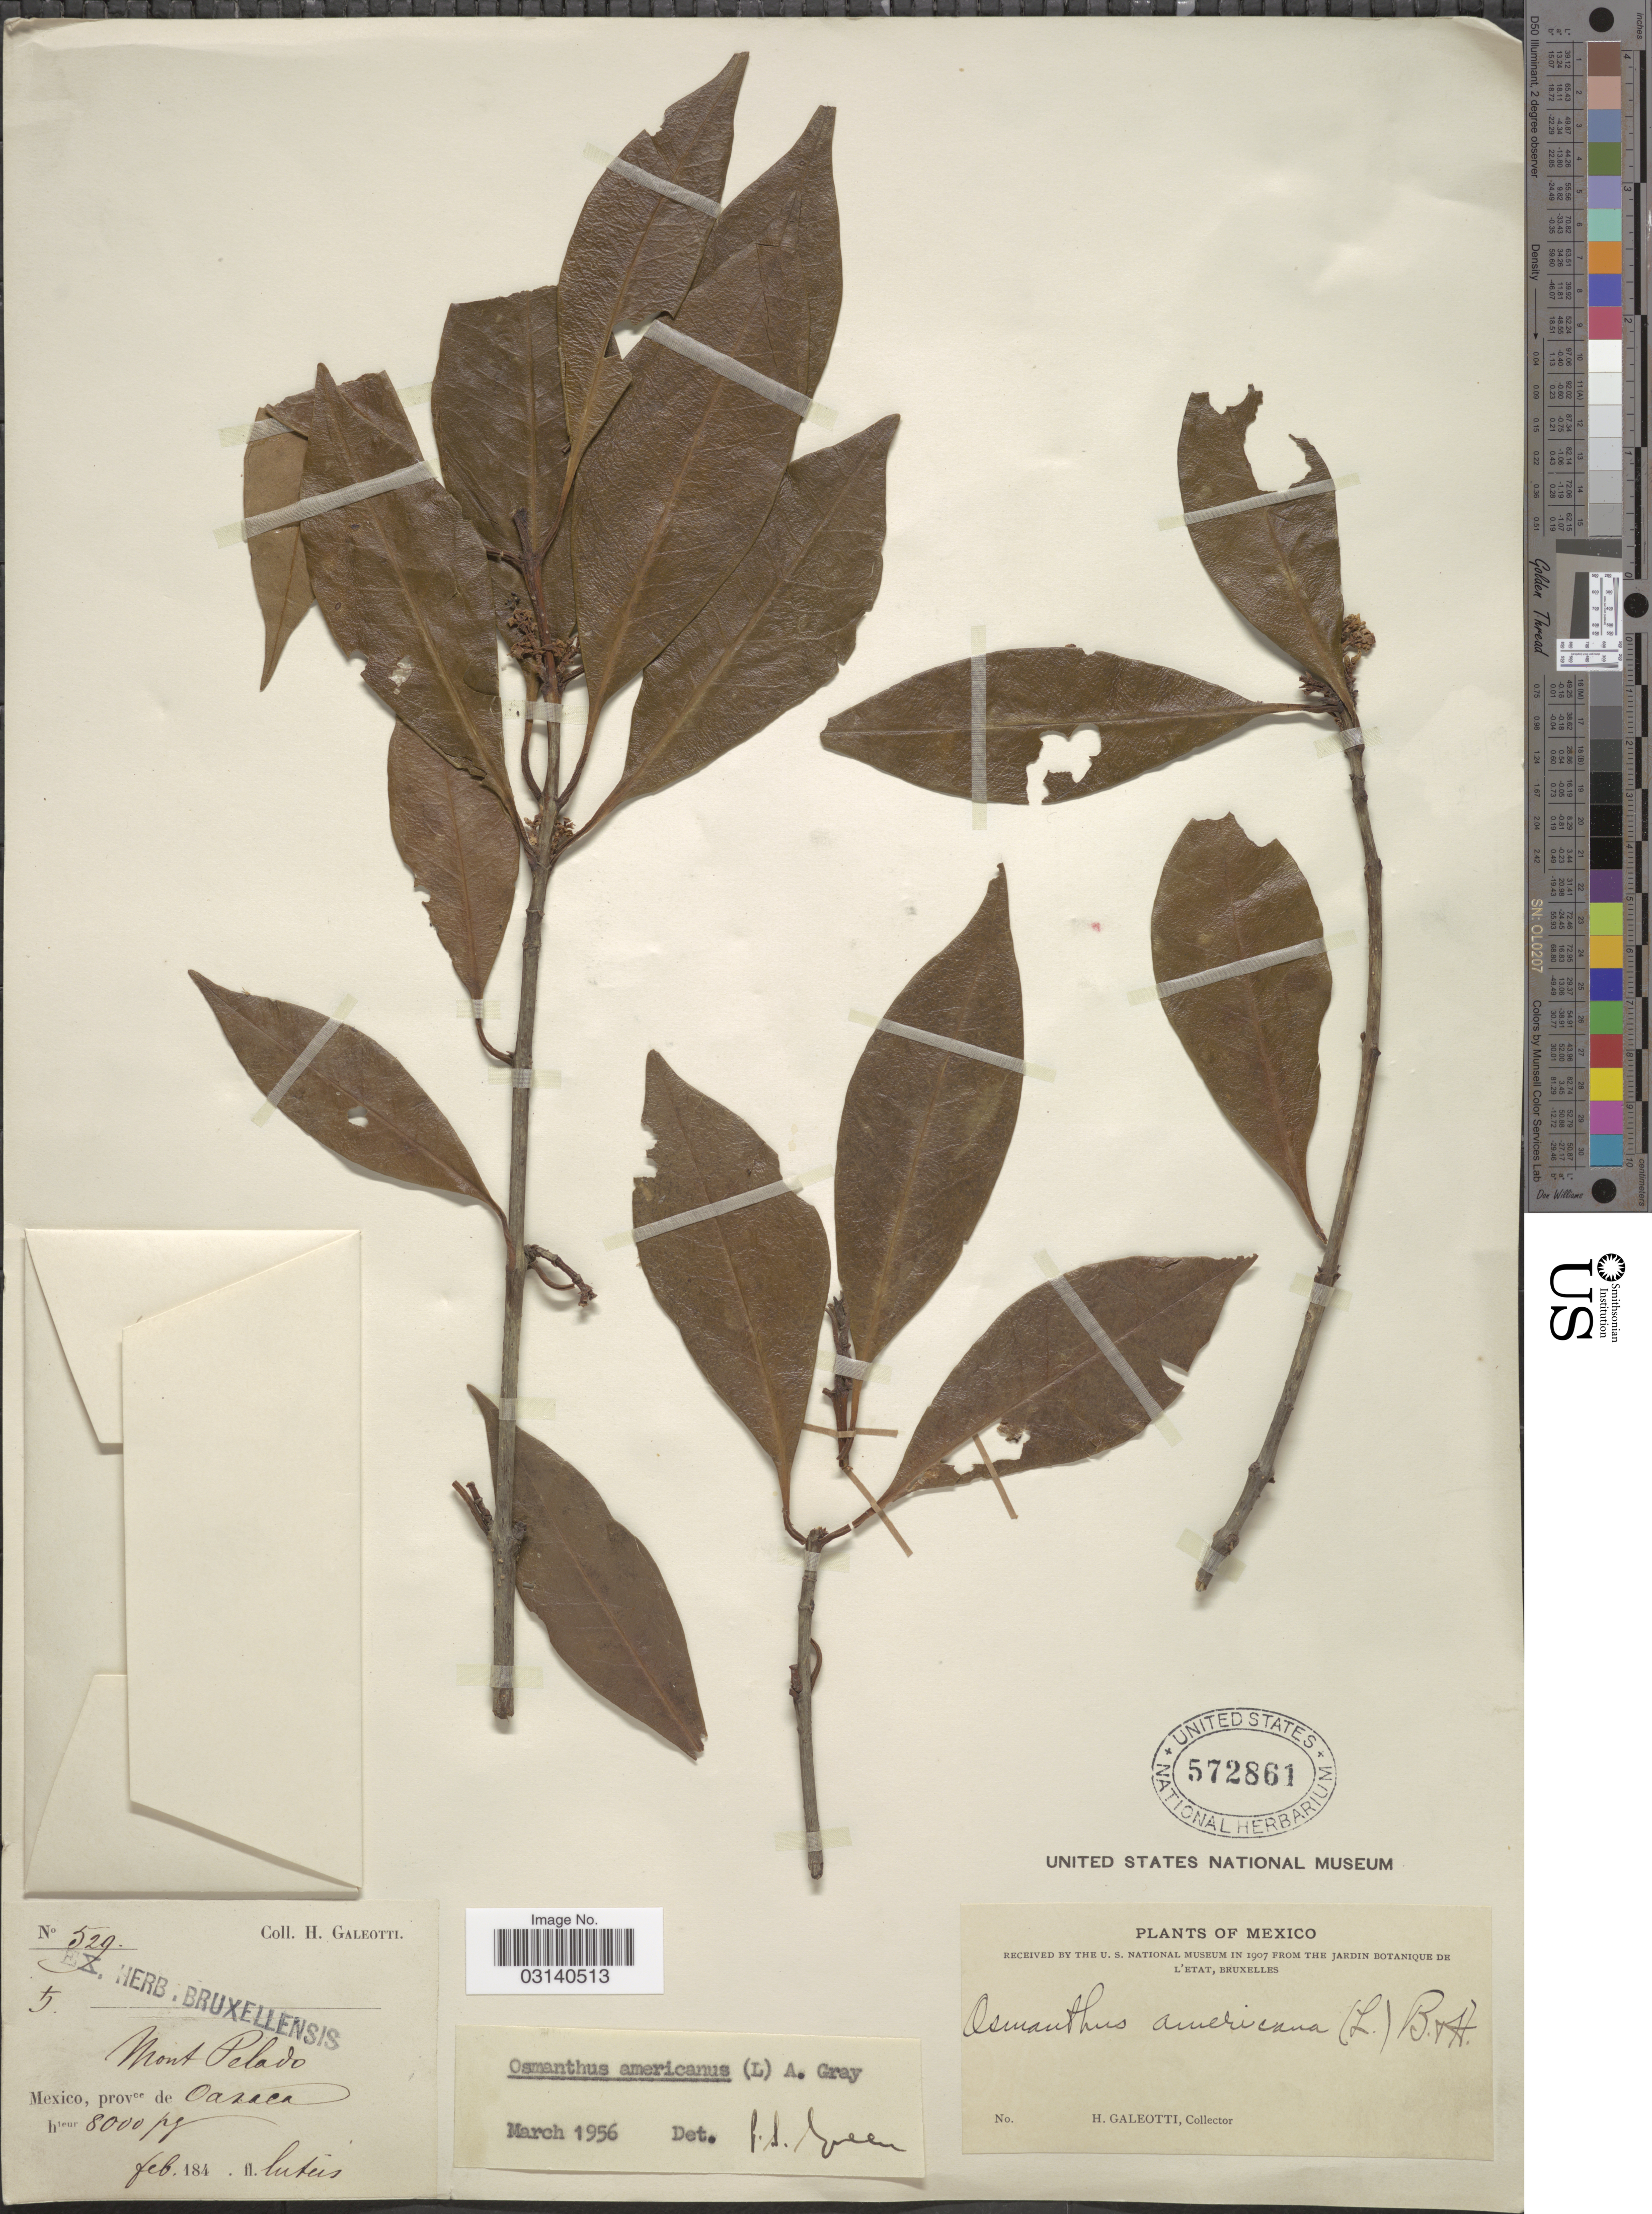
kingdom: Plantae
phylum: Tracheophyta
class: Magnoliopsida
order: Lamiales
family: Oleaceae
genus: Osmanthus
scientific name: Osmanthus americanus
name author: (L.) A. Gray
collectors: H. G. Galeotti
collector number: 529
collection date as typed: Feb. 184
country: Mexico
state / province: Oaxaca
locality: Mont Pelado.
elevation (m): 2438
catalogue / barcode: US 572861